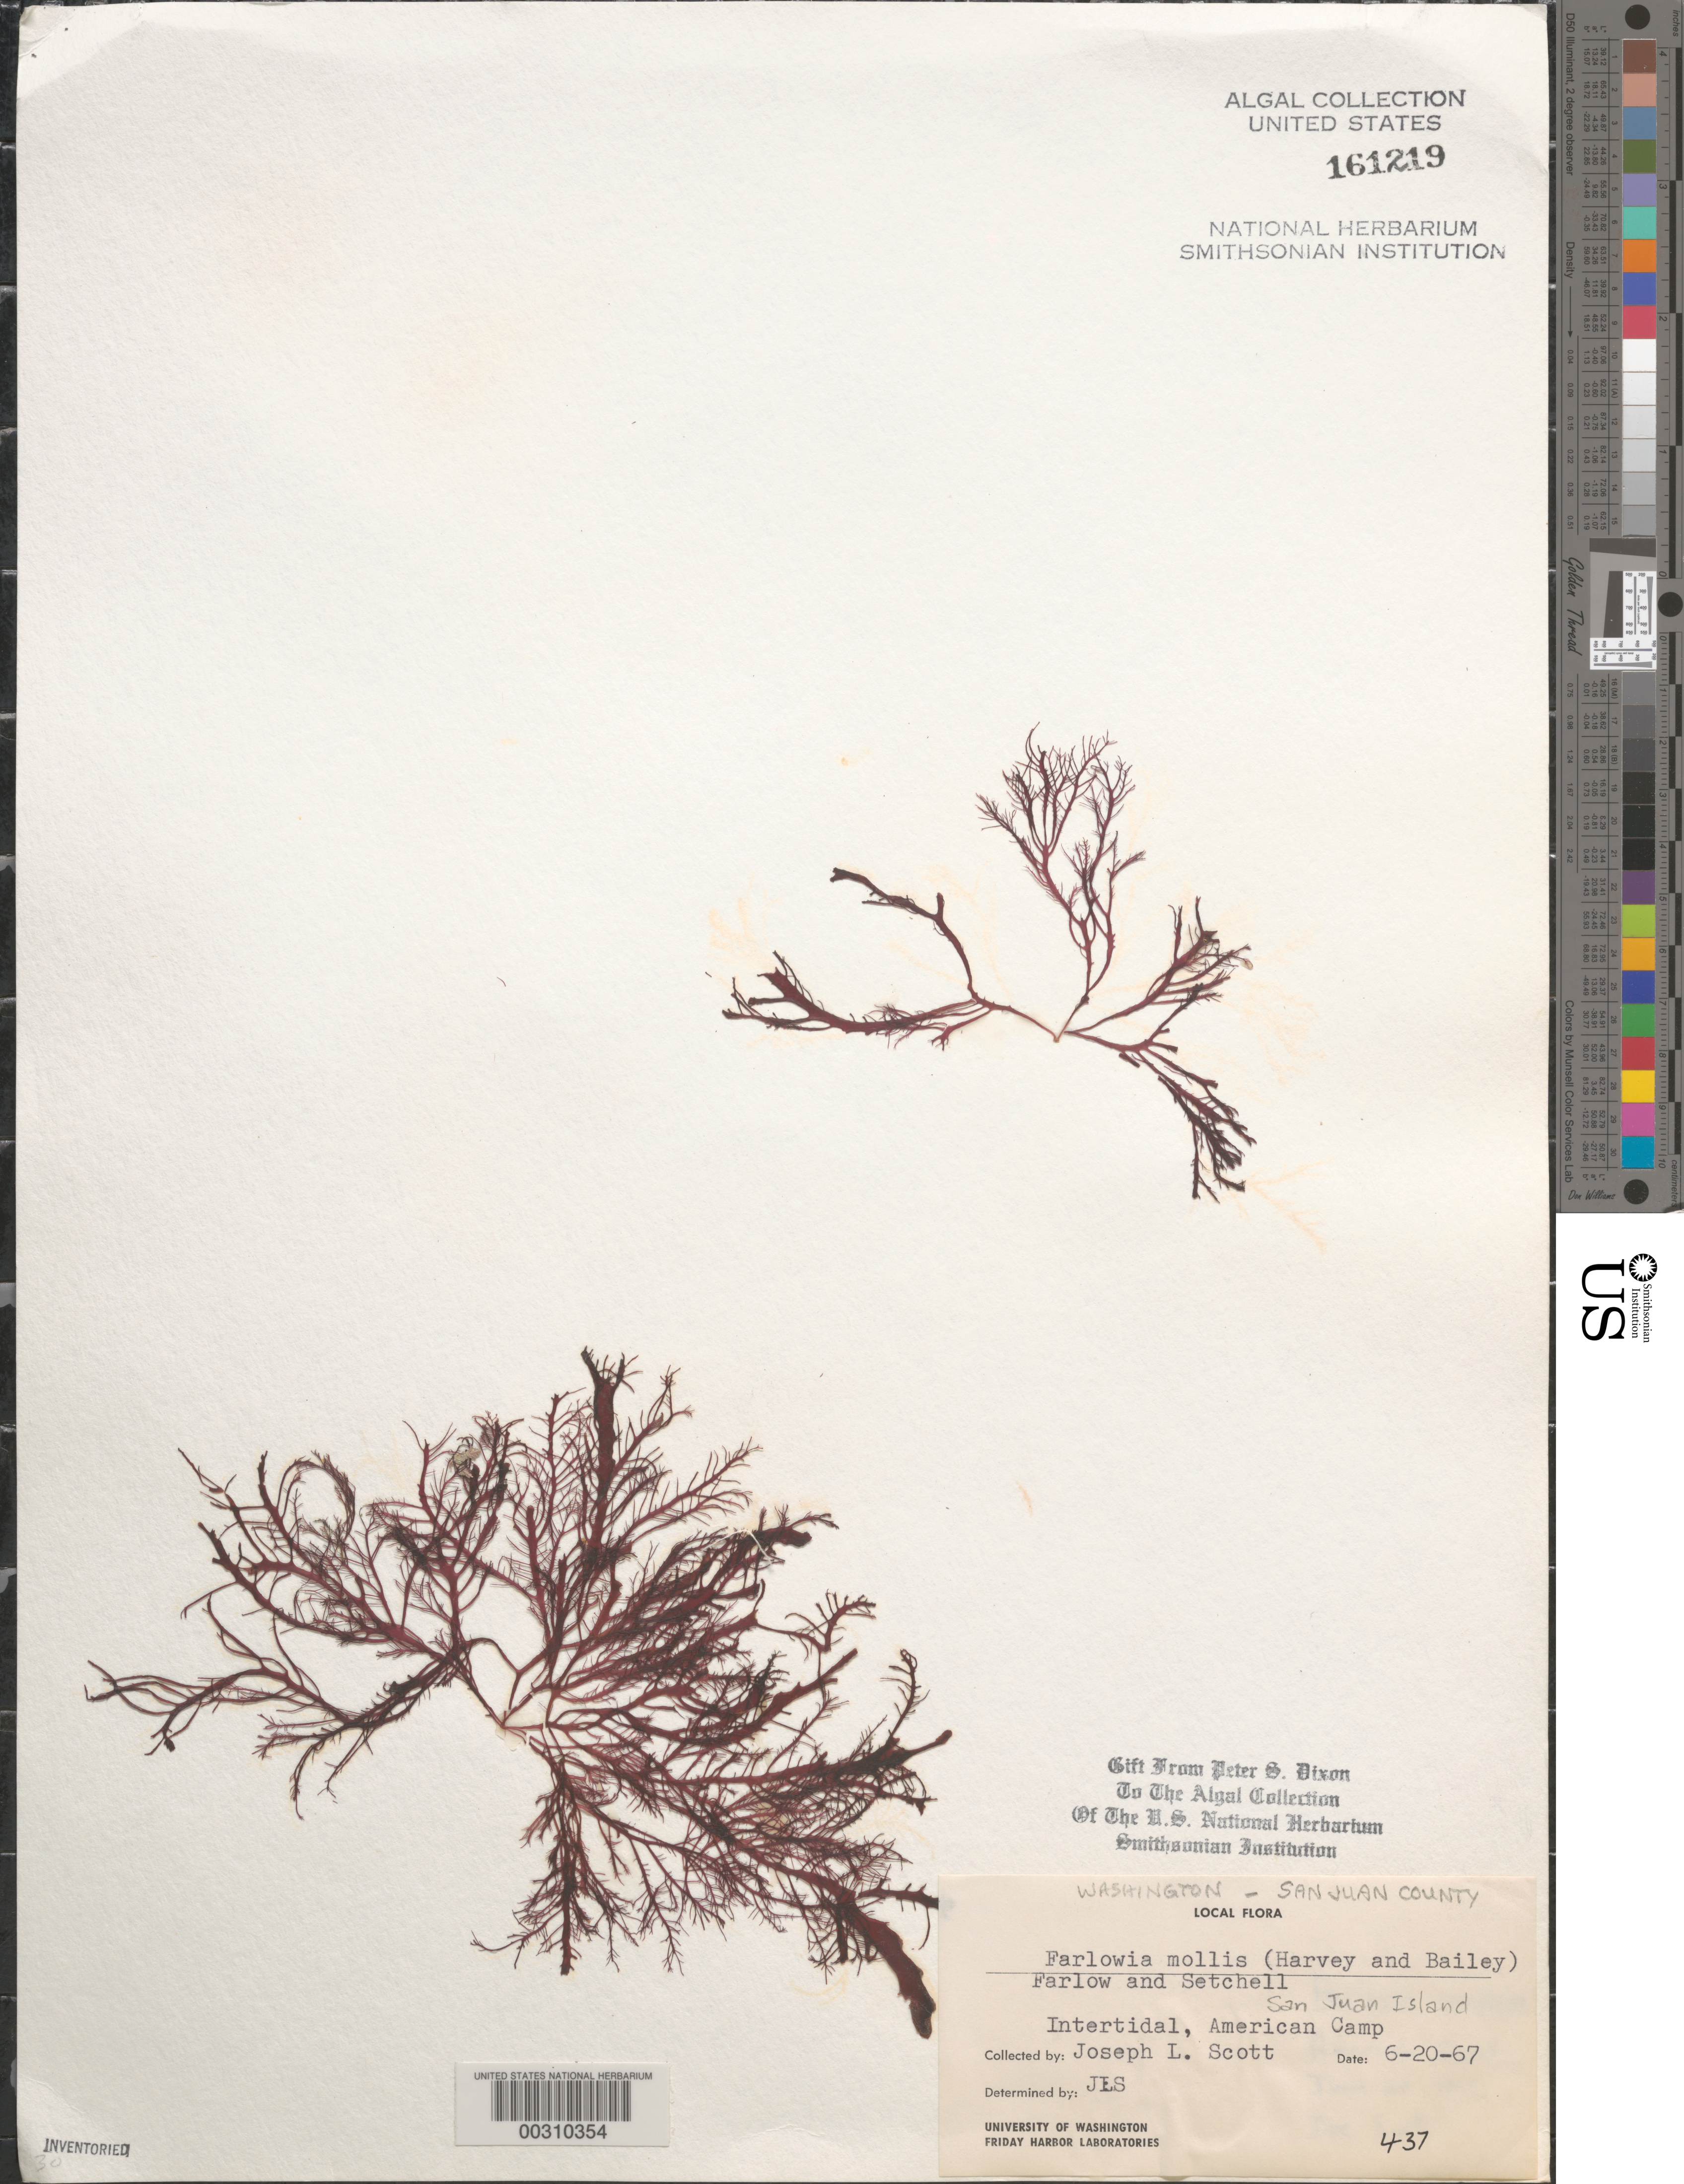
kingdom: Plantae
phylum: Rhodophyta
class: Florideophyceae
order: Gigartinales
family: Dumontiaceae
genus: Farlowia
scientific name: Farlowia mollis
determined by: Scott, J. E.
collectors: J. E. Scott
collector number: PSD 437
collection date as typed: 20 Jun 1967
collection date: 1967-06-20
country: United States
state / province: Washington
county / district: San Juan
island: San Juan Island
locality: American Camp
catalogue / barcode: US 161219